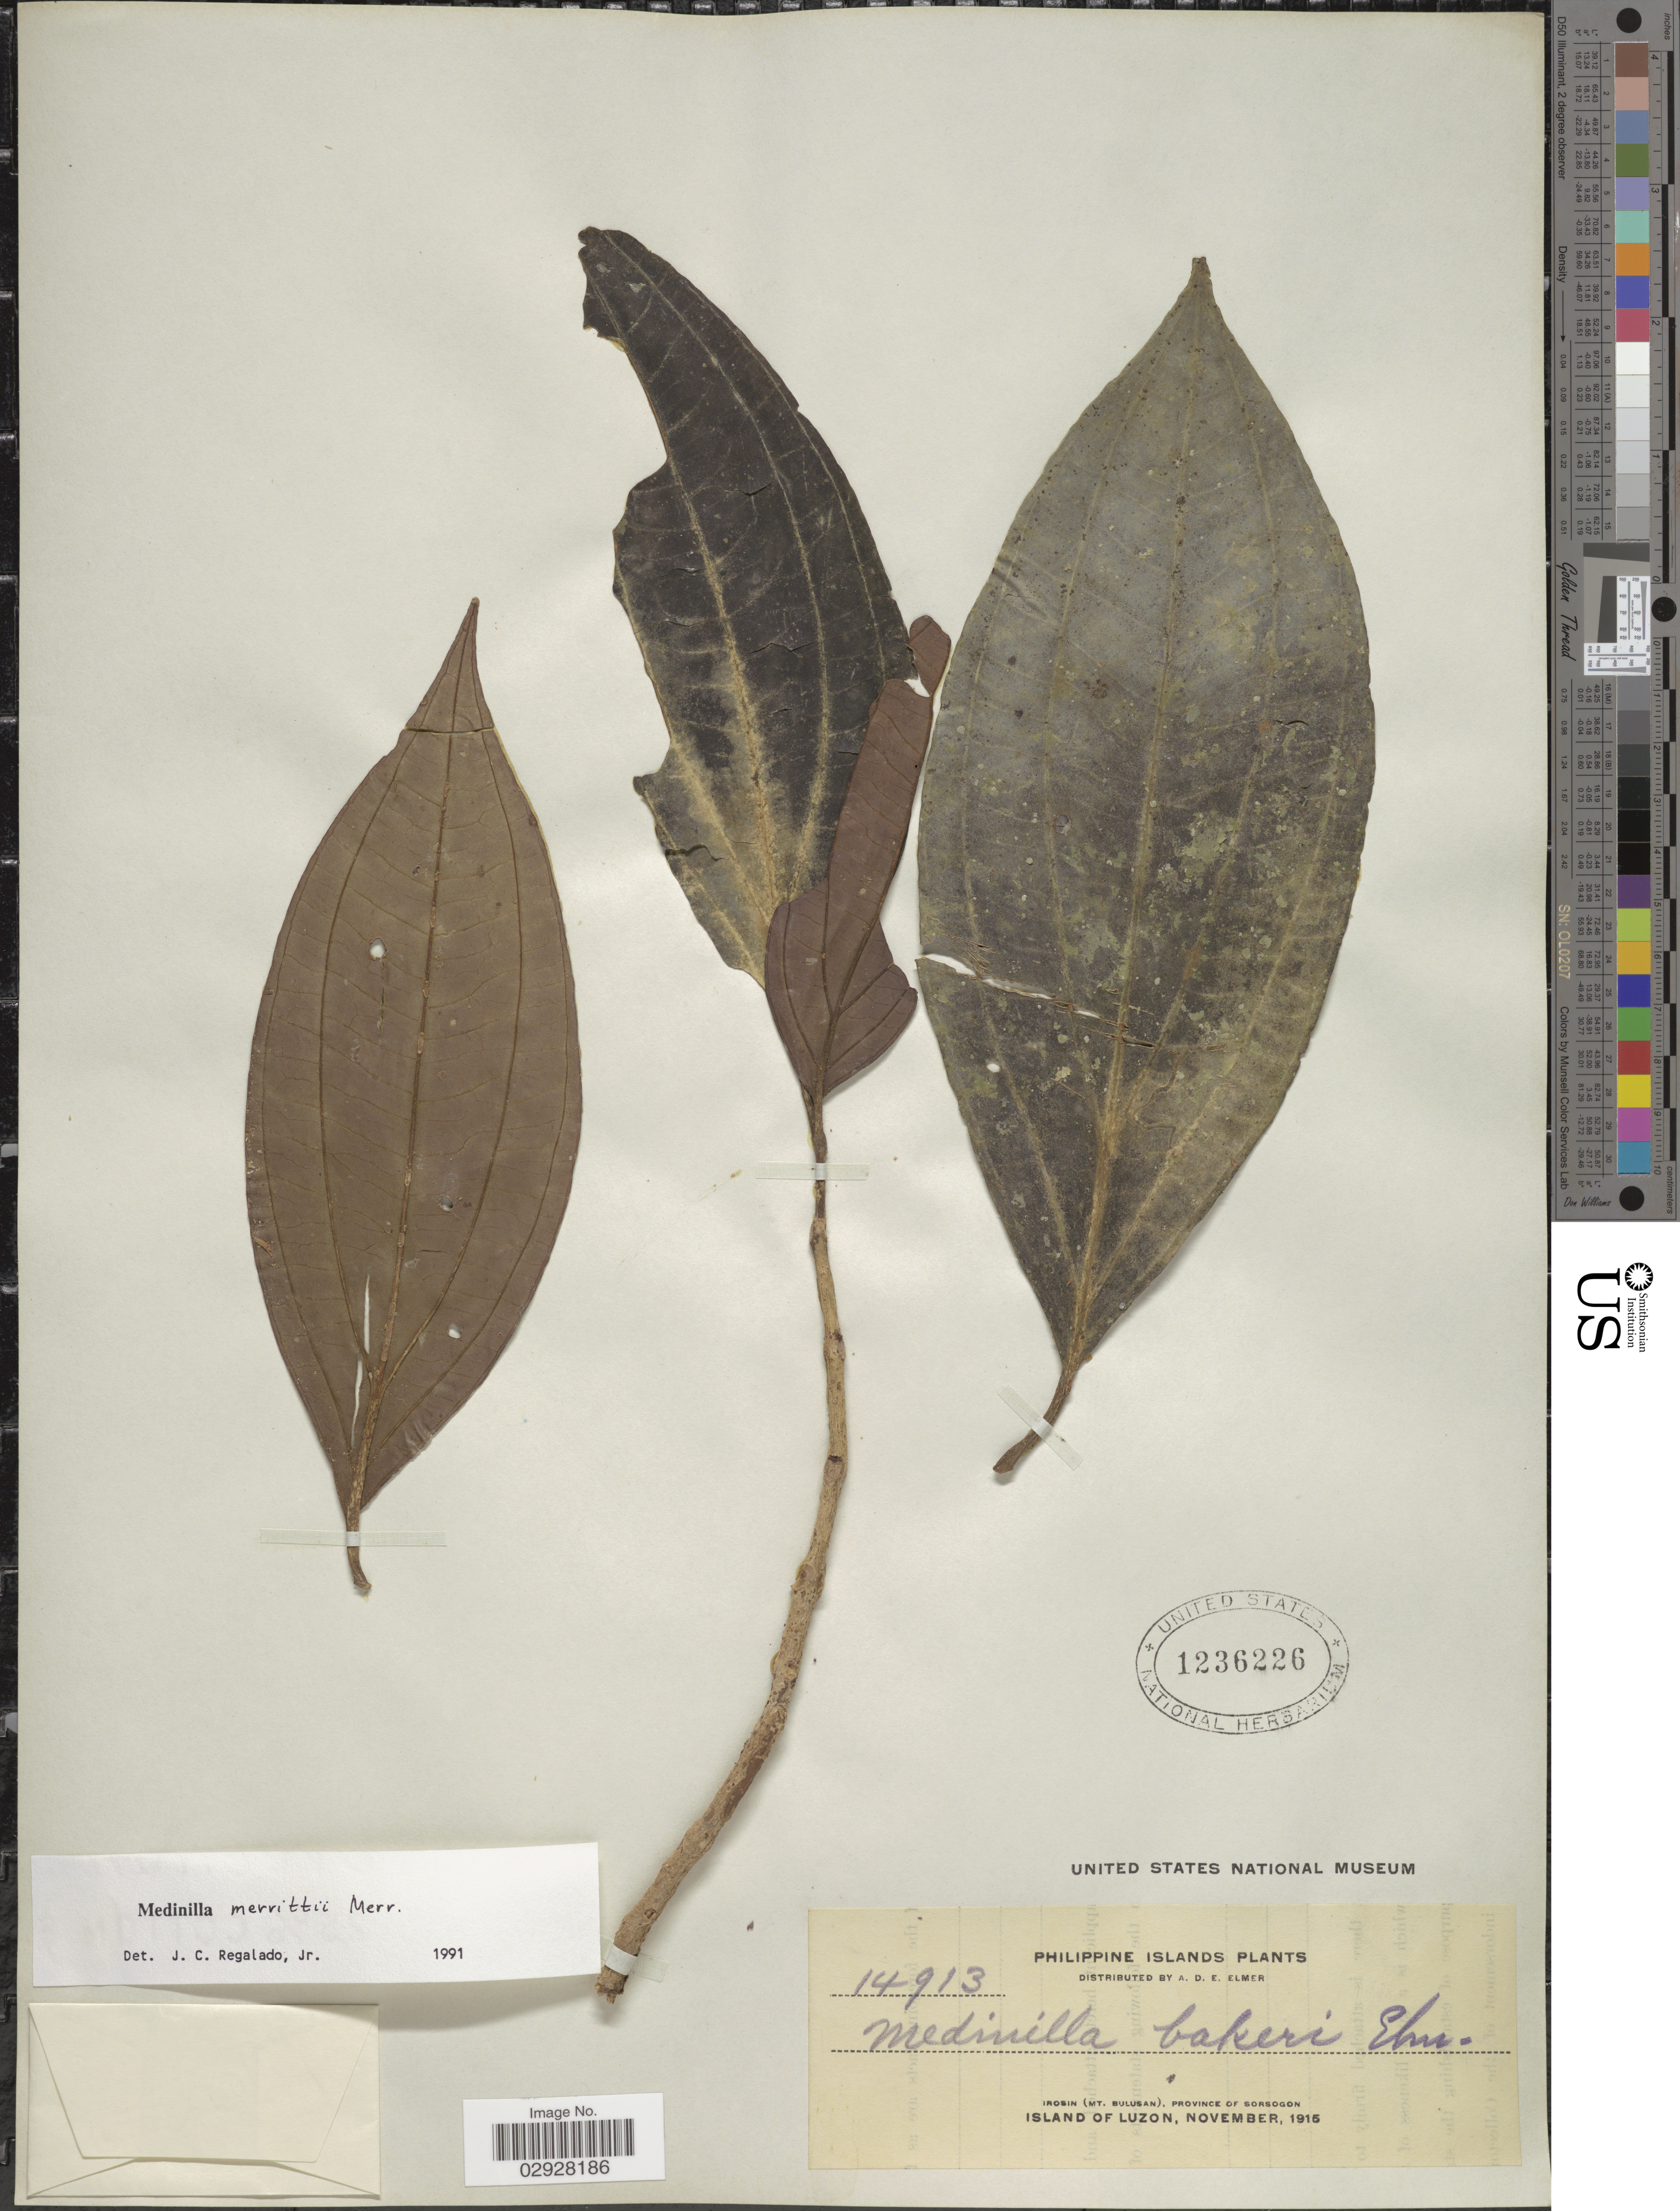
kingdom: Plantae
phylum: Tracheophyta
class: Magnoliopsida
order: Myrtales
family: Melastomataceae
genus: Medinilla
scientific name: Medinilla merrittii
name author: Merr.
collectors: A. D. E. Elmer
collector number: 14913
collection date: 1915-11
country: Philippines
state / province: Bicol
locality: Irosin (Mt. Bulusan), Province of Sorsogon, Island of Luzon.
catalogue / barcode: US 1236226